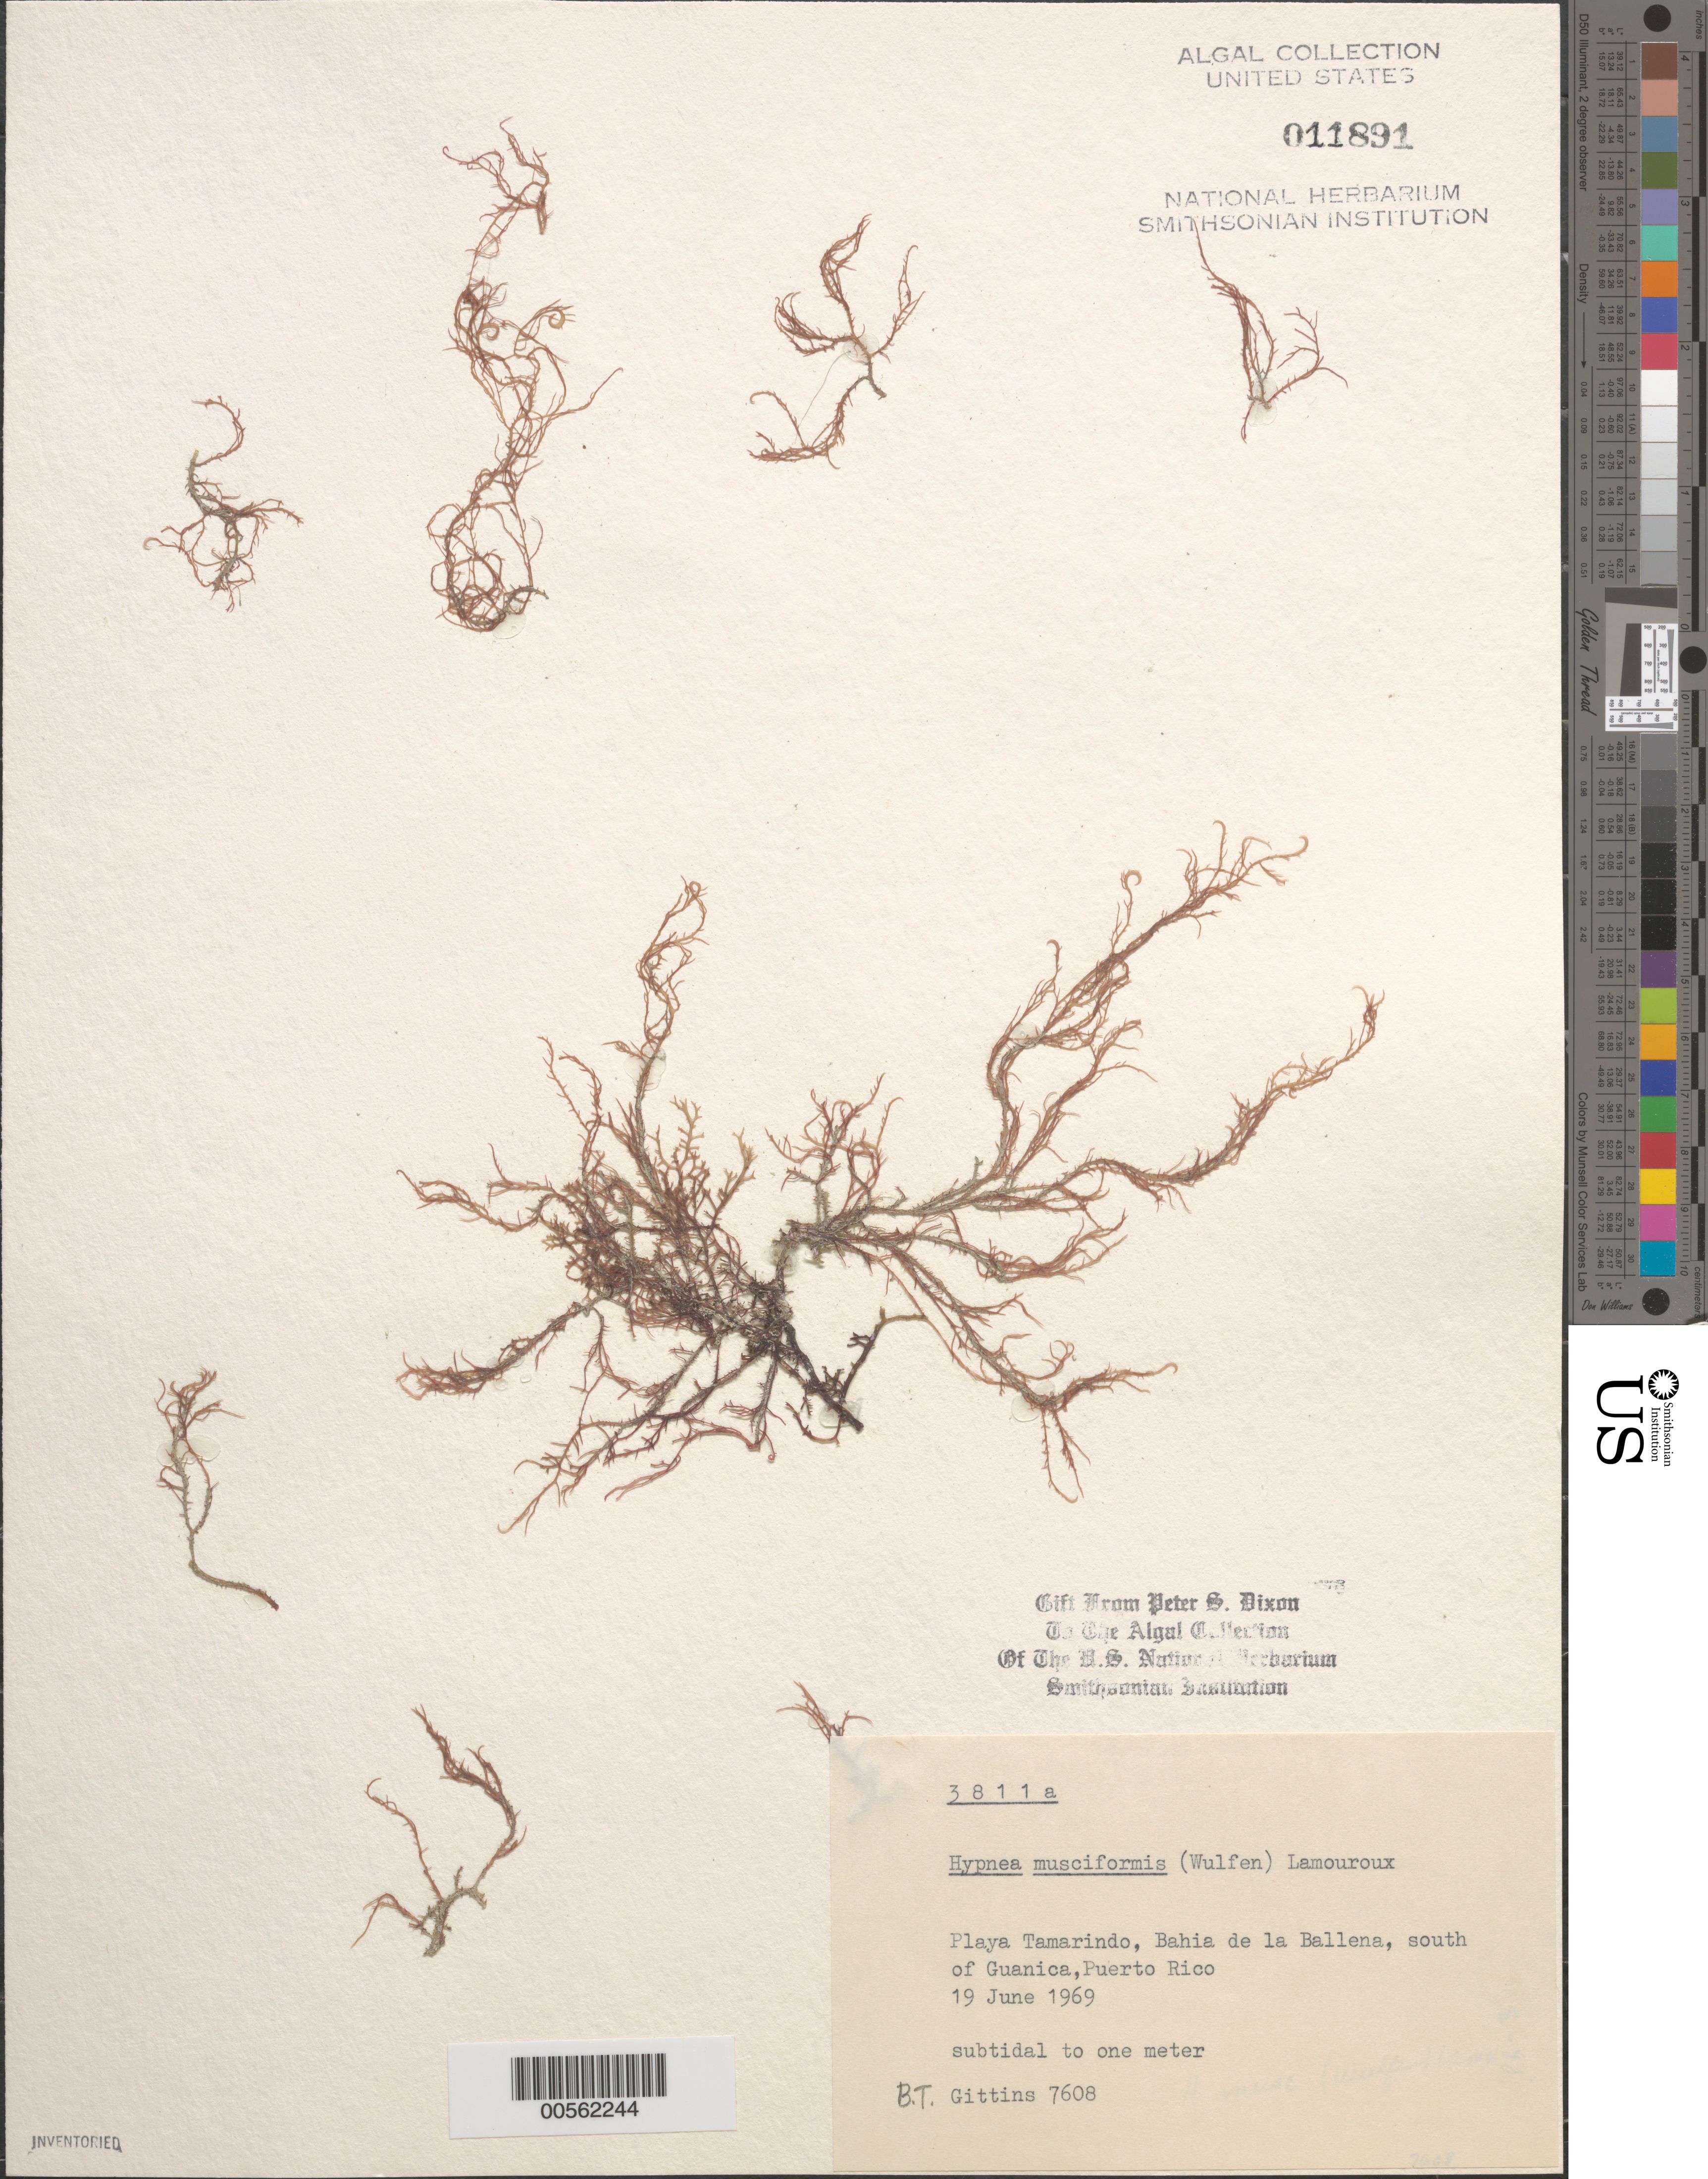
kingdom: Plantae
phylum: Rhodophyta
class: Florideophyceae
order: Gigartinales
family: Cystocloniaceae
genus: Hypnea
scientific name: Hypnea musciformis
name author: (Wulfen) J.V.Lamouroux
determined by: Dixon, P. S.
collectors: B. Gittins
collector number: BTG 7608 & PSD 3811A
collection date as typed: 19 Jun 1969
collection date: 1969-06-19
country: Puerto Rico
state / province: Guanica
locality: Playa Tamarindo, Bahia de la Ballena, south of Guanica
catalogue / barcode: US 11891